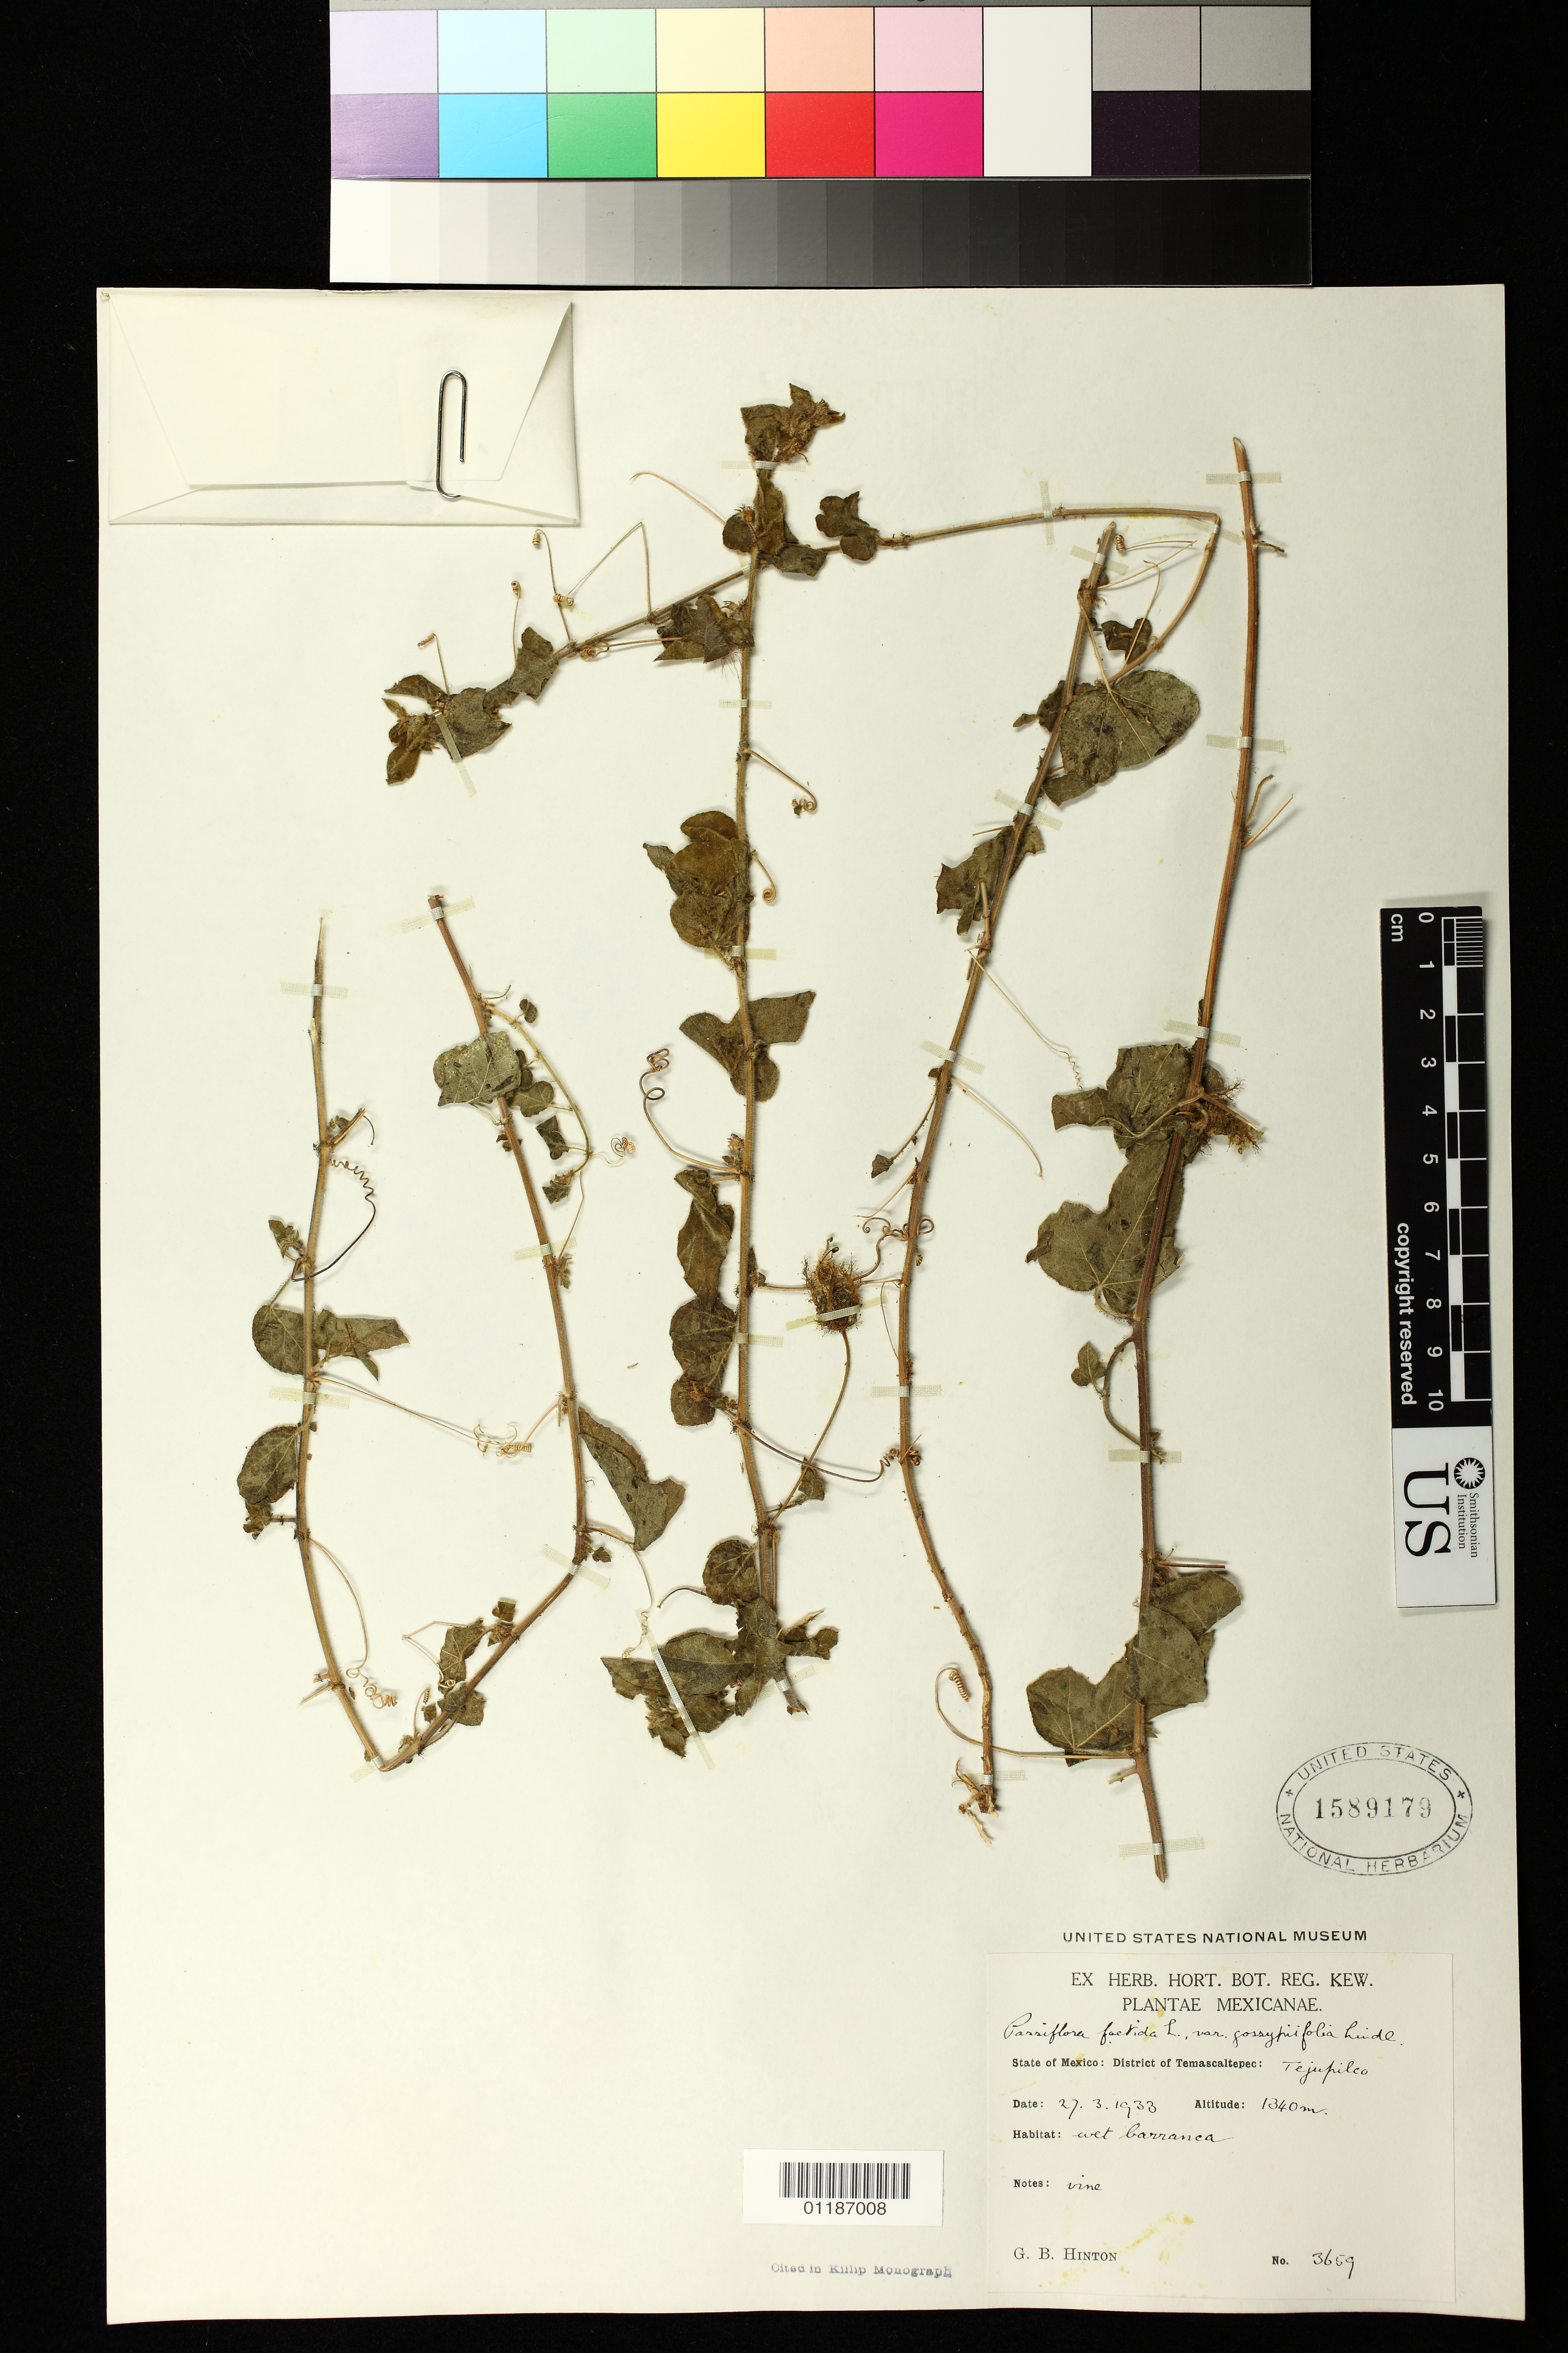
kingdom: Plantae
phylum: Tracheophyta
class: Magnoliopsida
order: Malpighiales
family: Passifloraceae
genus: Passiflora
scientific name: Passiflora foetida var. gossypiifolia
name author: (Desv.) Mast.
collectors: G. B. Hinton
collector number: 3659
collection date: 1933-03-27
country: Mexico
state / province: México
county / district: Temascaltepec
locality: Tejupilco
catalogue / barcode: US 1589179